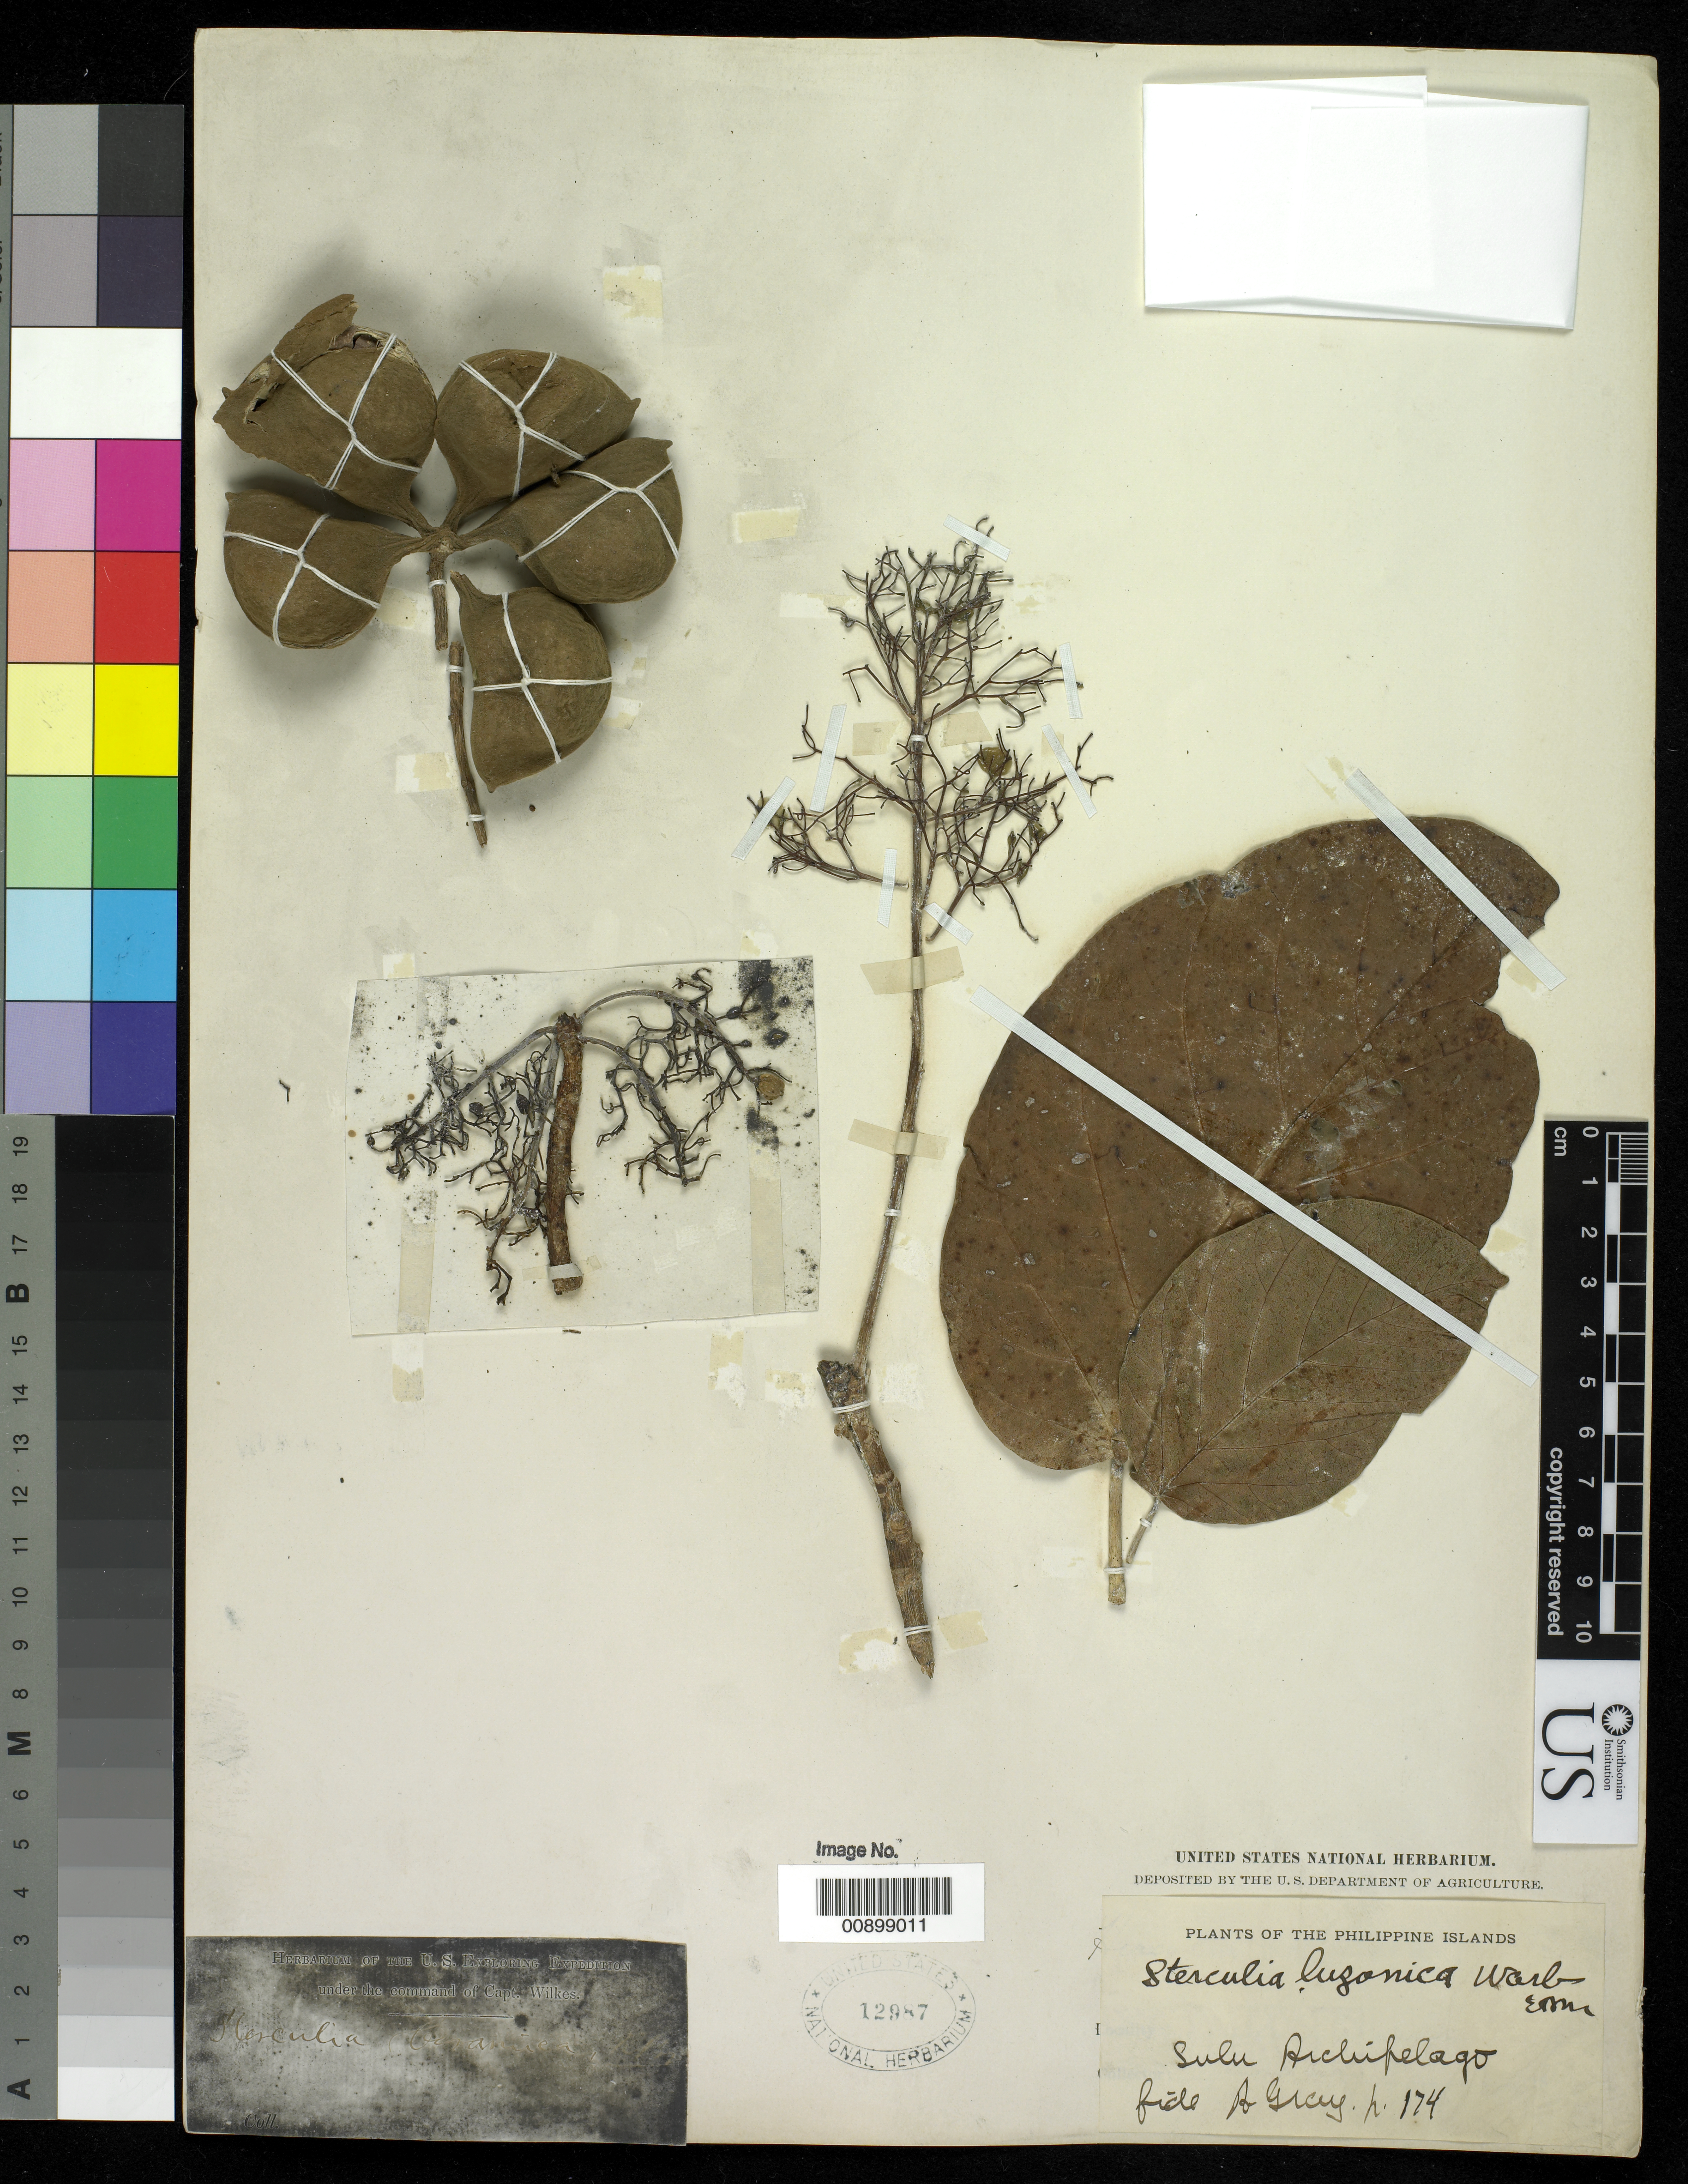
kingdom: Plantae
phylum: Tracheophyta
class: Magnoliopsida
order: Malvales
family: Malvaceae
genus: Sterculia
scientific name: Sterculia luzonica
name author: Warb.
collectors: Wilkes Explor. Exped.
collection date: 1838/1842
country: Philippines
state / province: Muslim Mindanao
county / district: Sulu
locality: Sulu Archipeligo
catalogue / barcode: US 12987